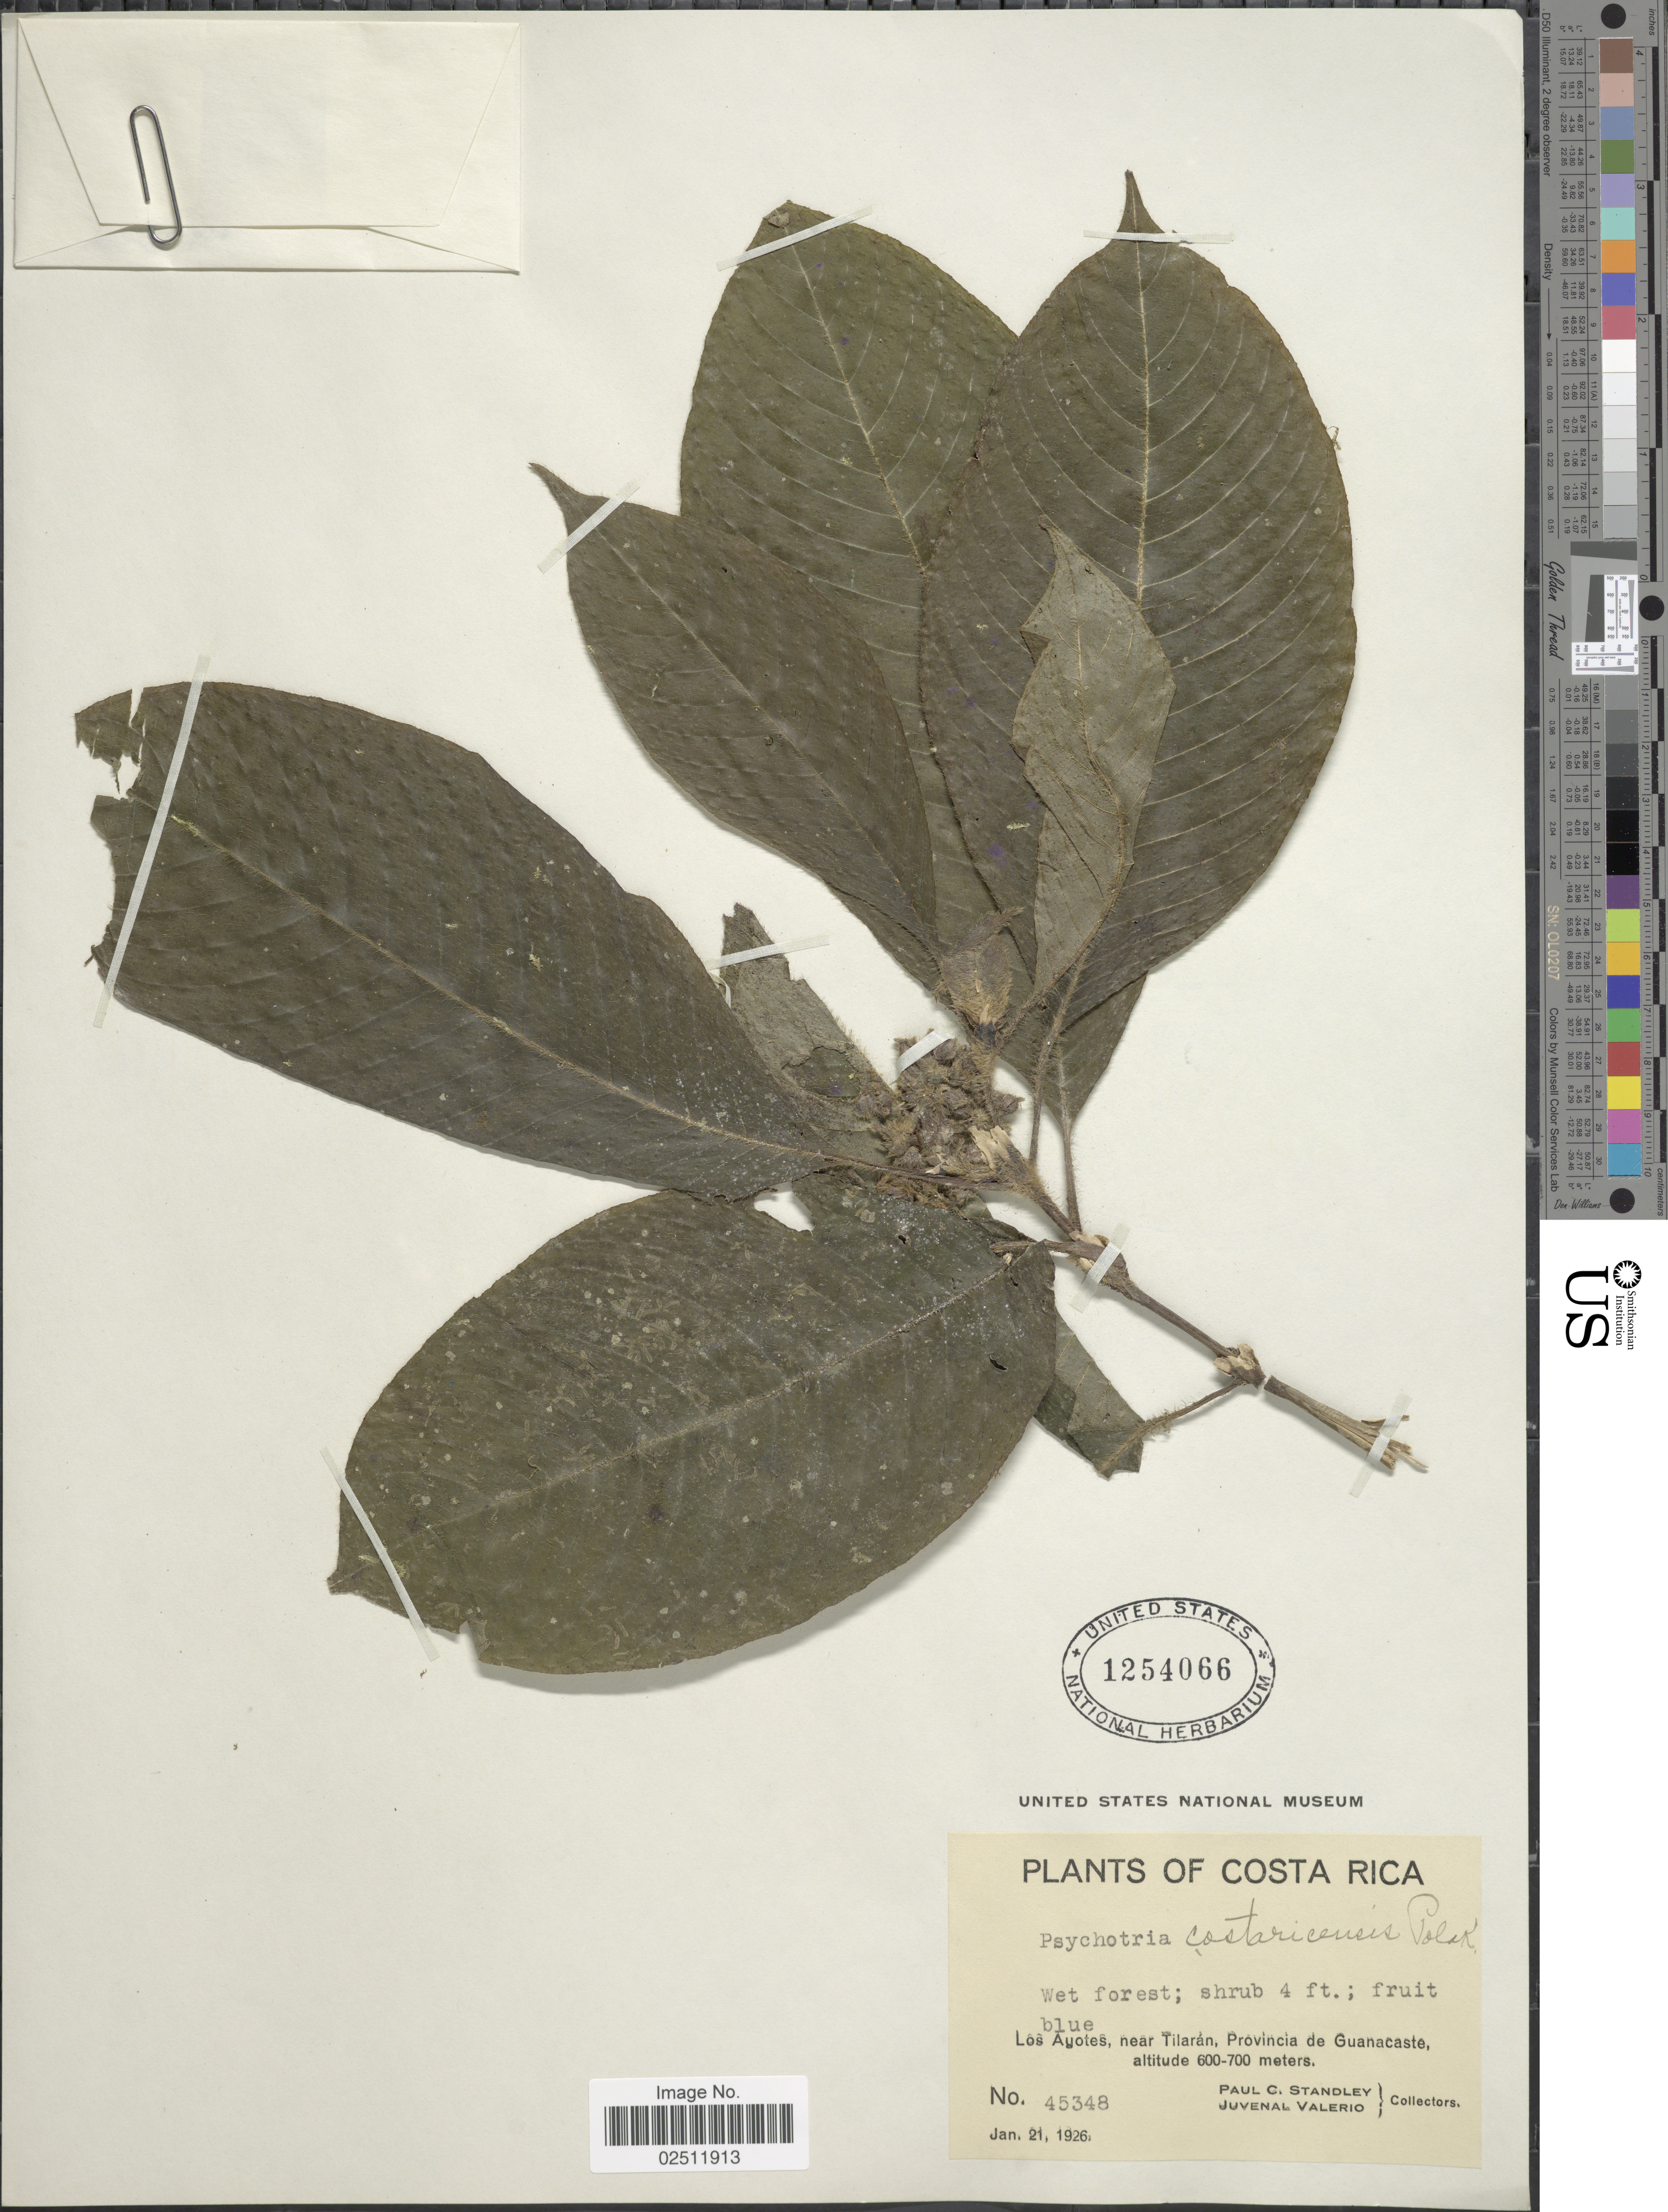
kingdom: Plantae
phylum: Tracheophyta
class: Magnoliopsida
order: Gentianales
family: Rubiaceae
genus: Psychotria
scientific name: Psychotria costaricensis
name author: Pol.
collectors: P. C. Standley & J. Valerio R.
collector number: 45348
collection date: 1926-01-21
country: Costa Rica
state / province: Guanacaste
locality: Los Ayotes, near Tilaran.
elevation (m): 600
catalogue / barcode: US 1254066